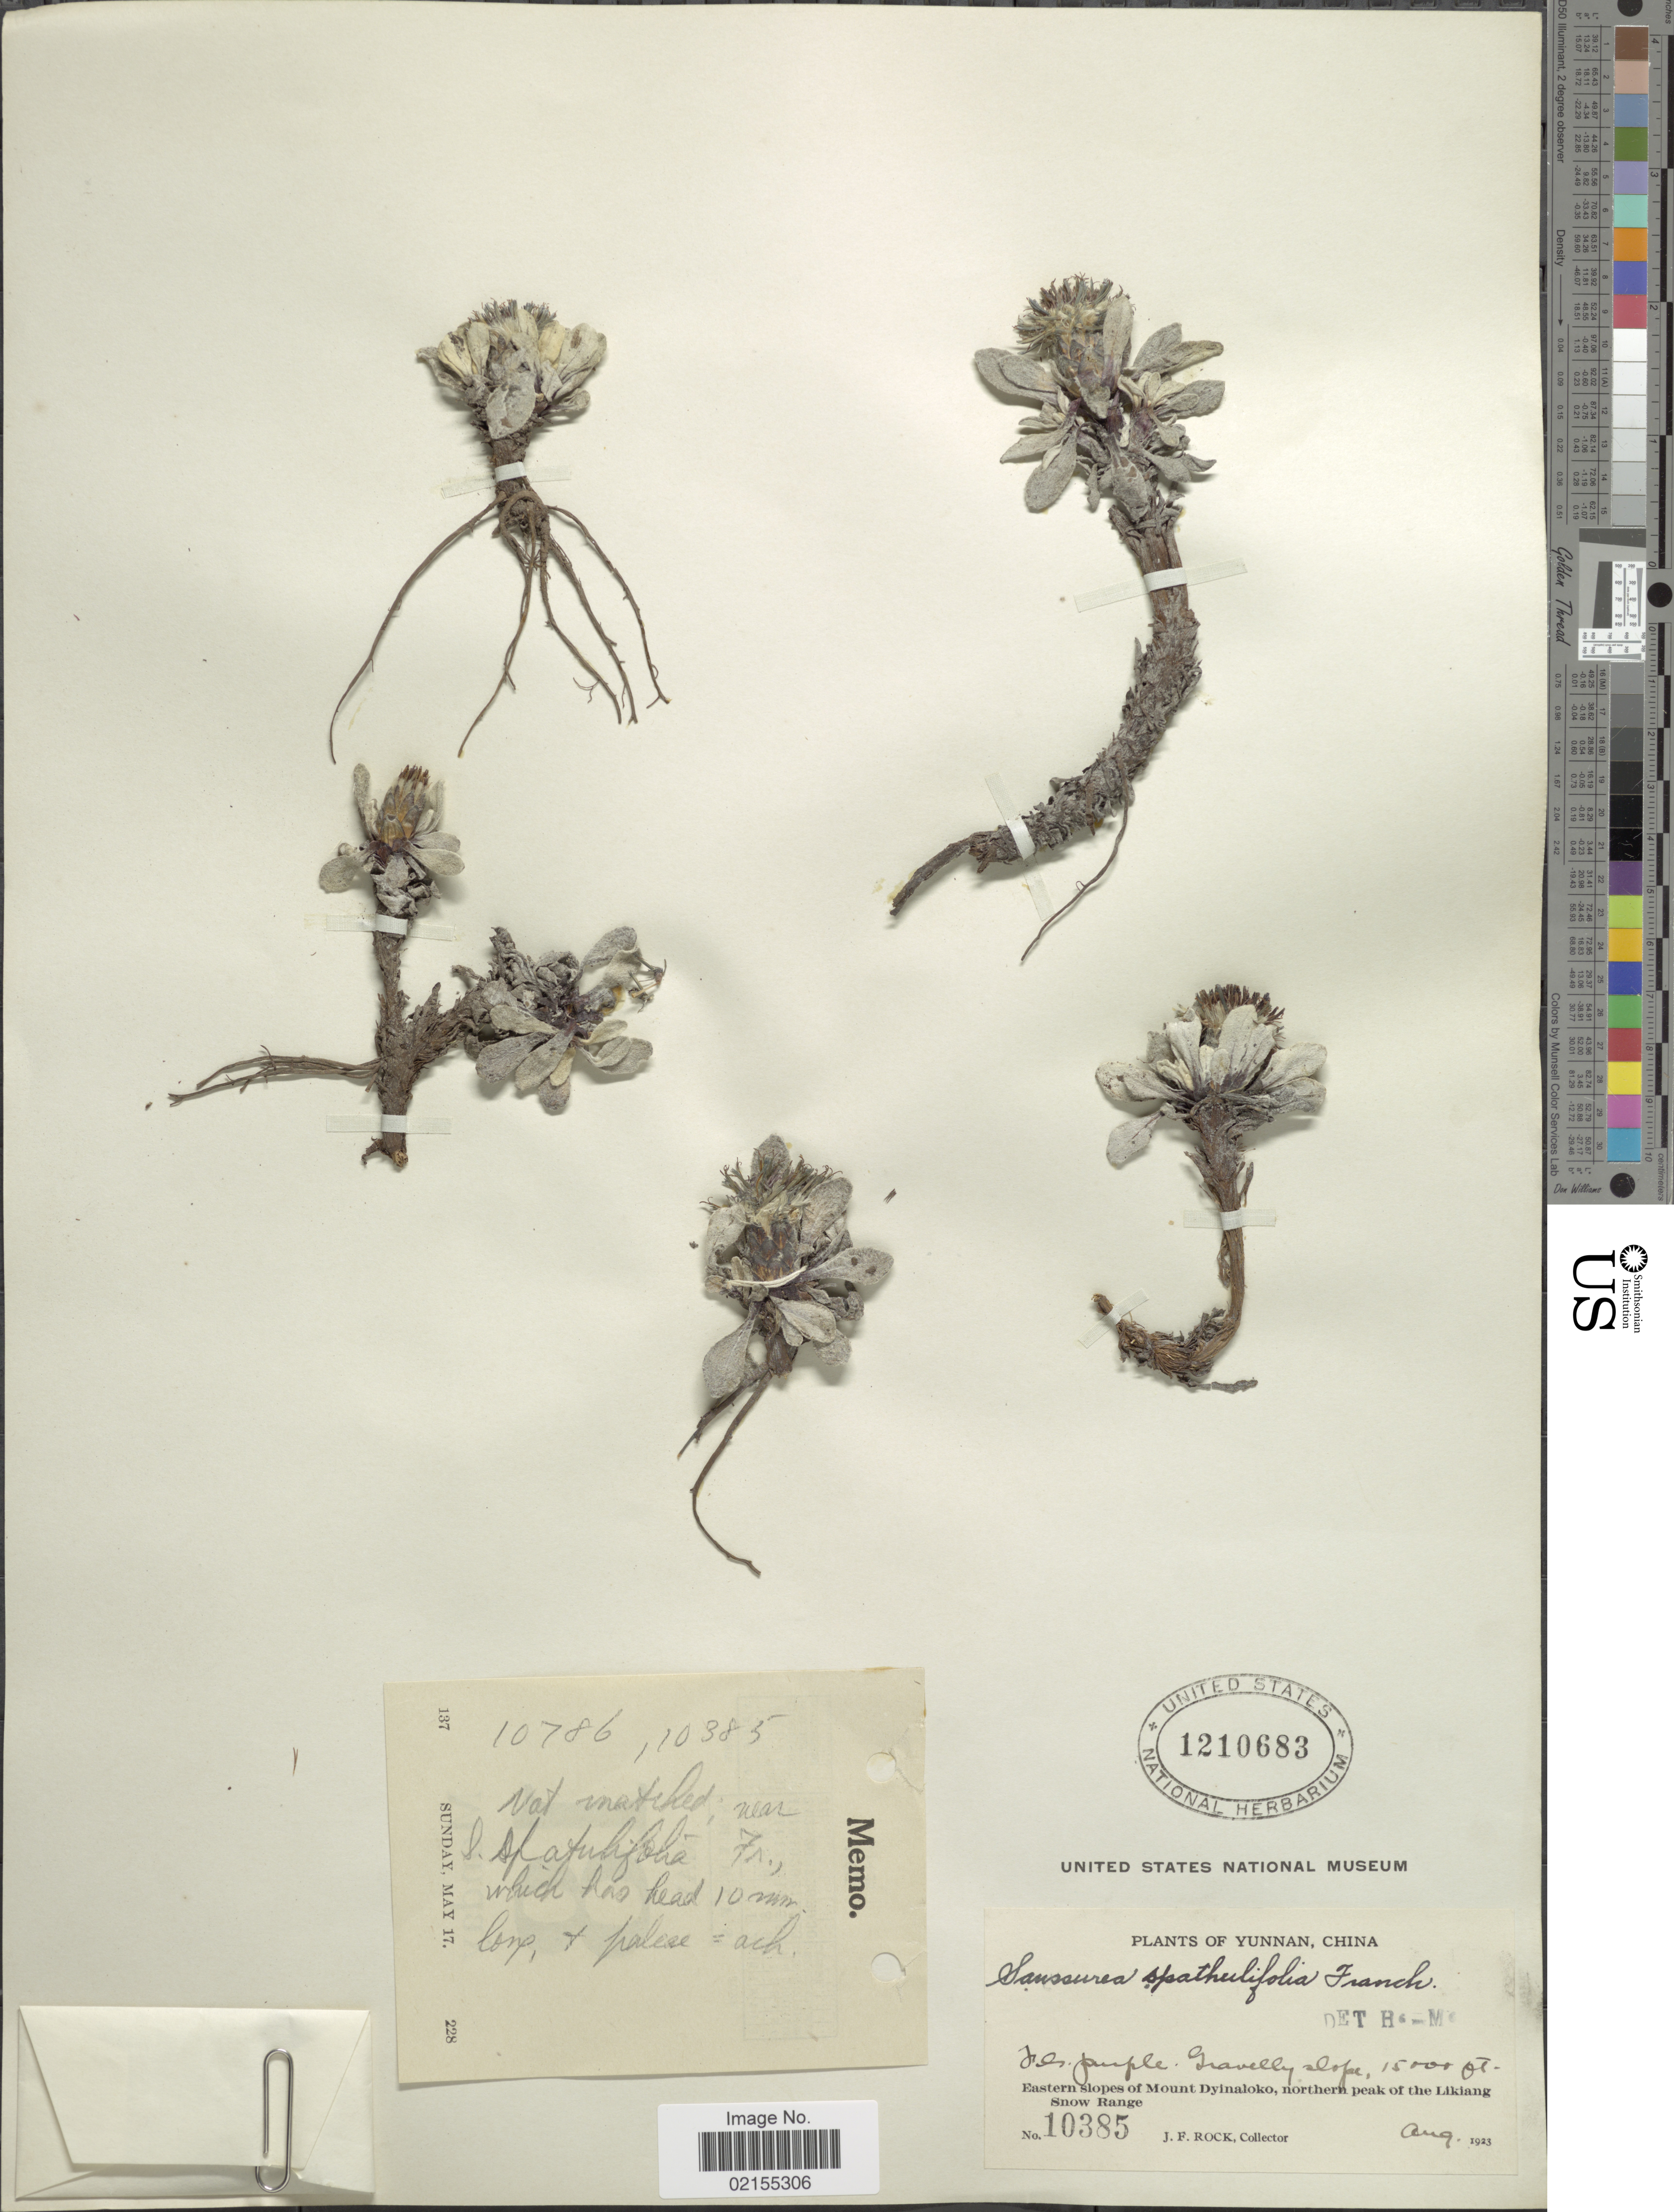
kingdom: Plantae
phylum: Tracheophyta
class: Magnoliopsida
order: Asterales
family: Asteraceae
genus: Saussurea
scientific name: Saussurea spathulifolia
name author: Franch.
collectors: J. Rock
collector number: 10385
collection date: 1923-08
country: China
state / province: Yunnan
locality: Yunnan, China, Eastern slopes of Mount Dyinaloko, northern peak of the Likiang Snow Range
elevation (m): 4572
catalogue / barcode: US 1210683